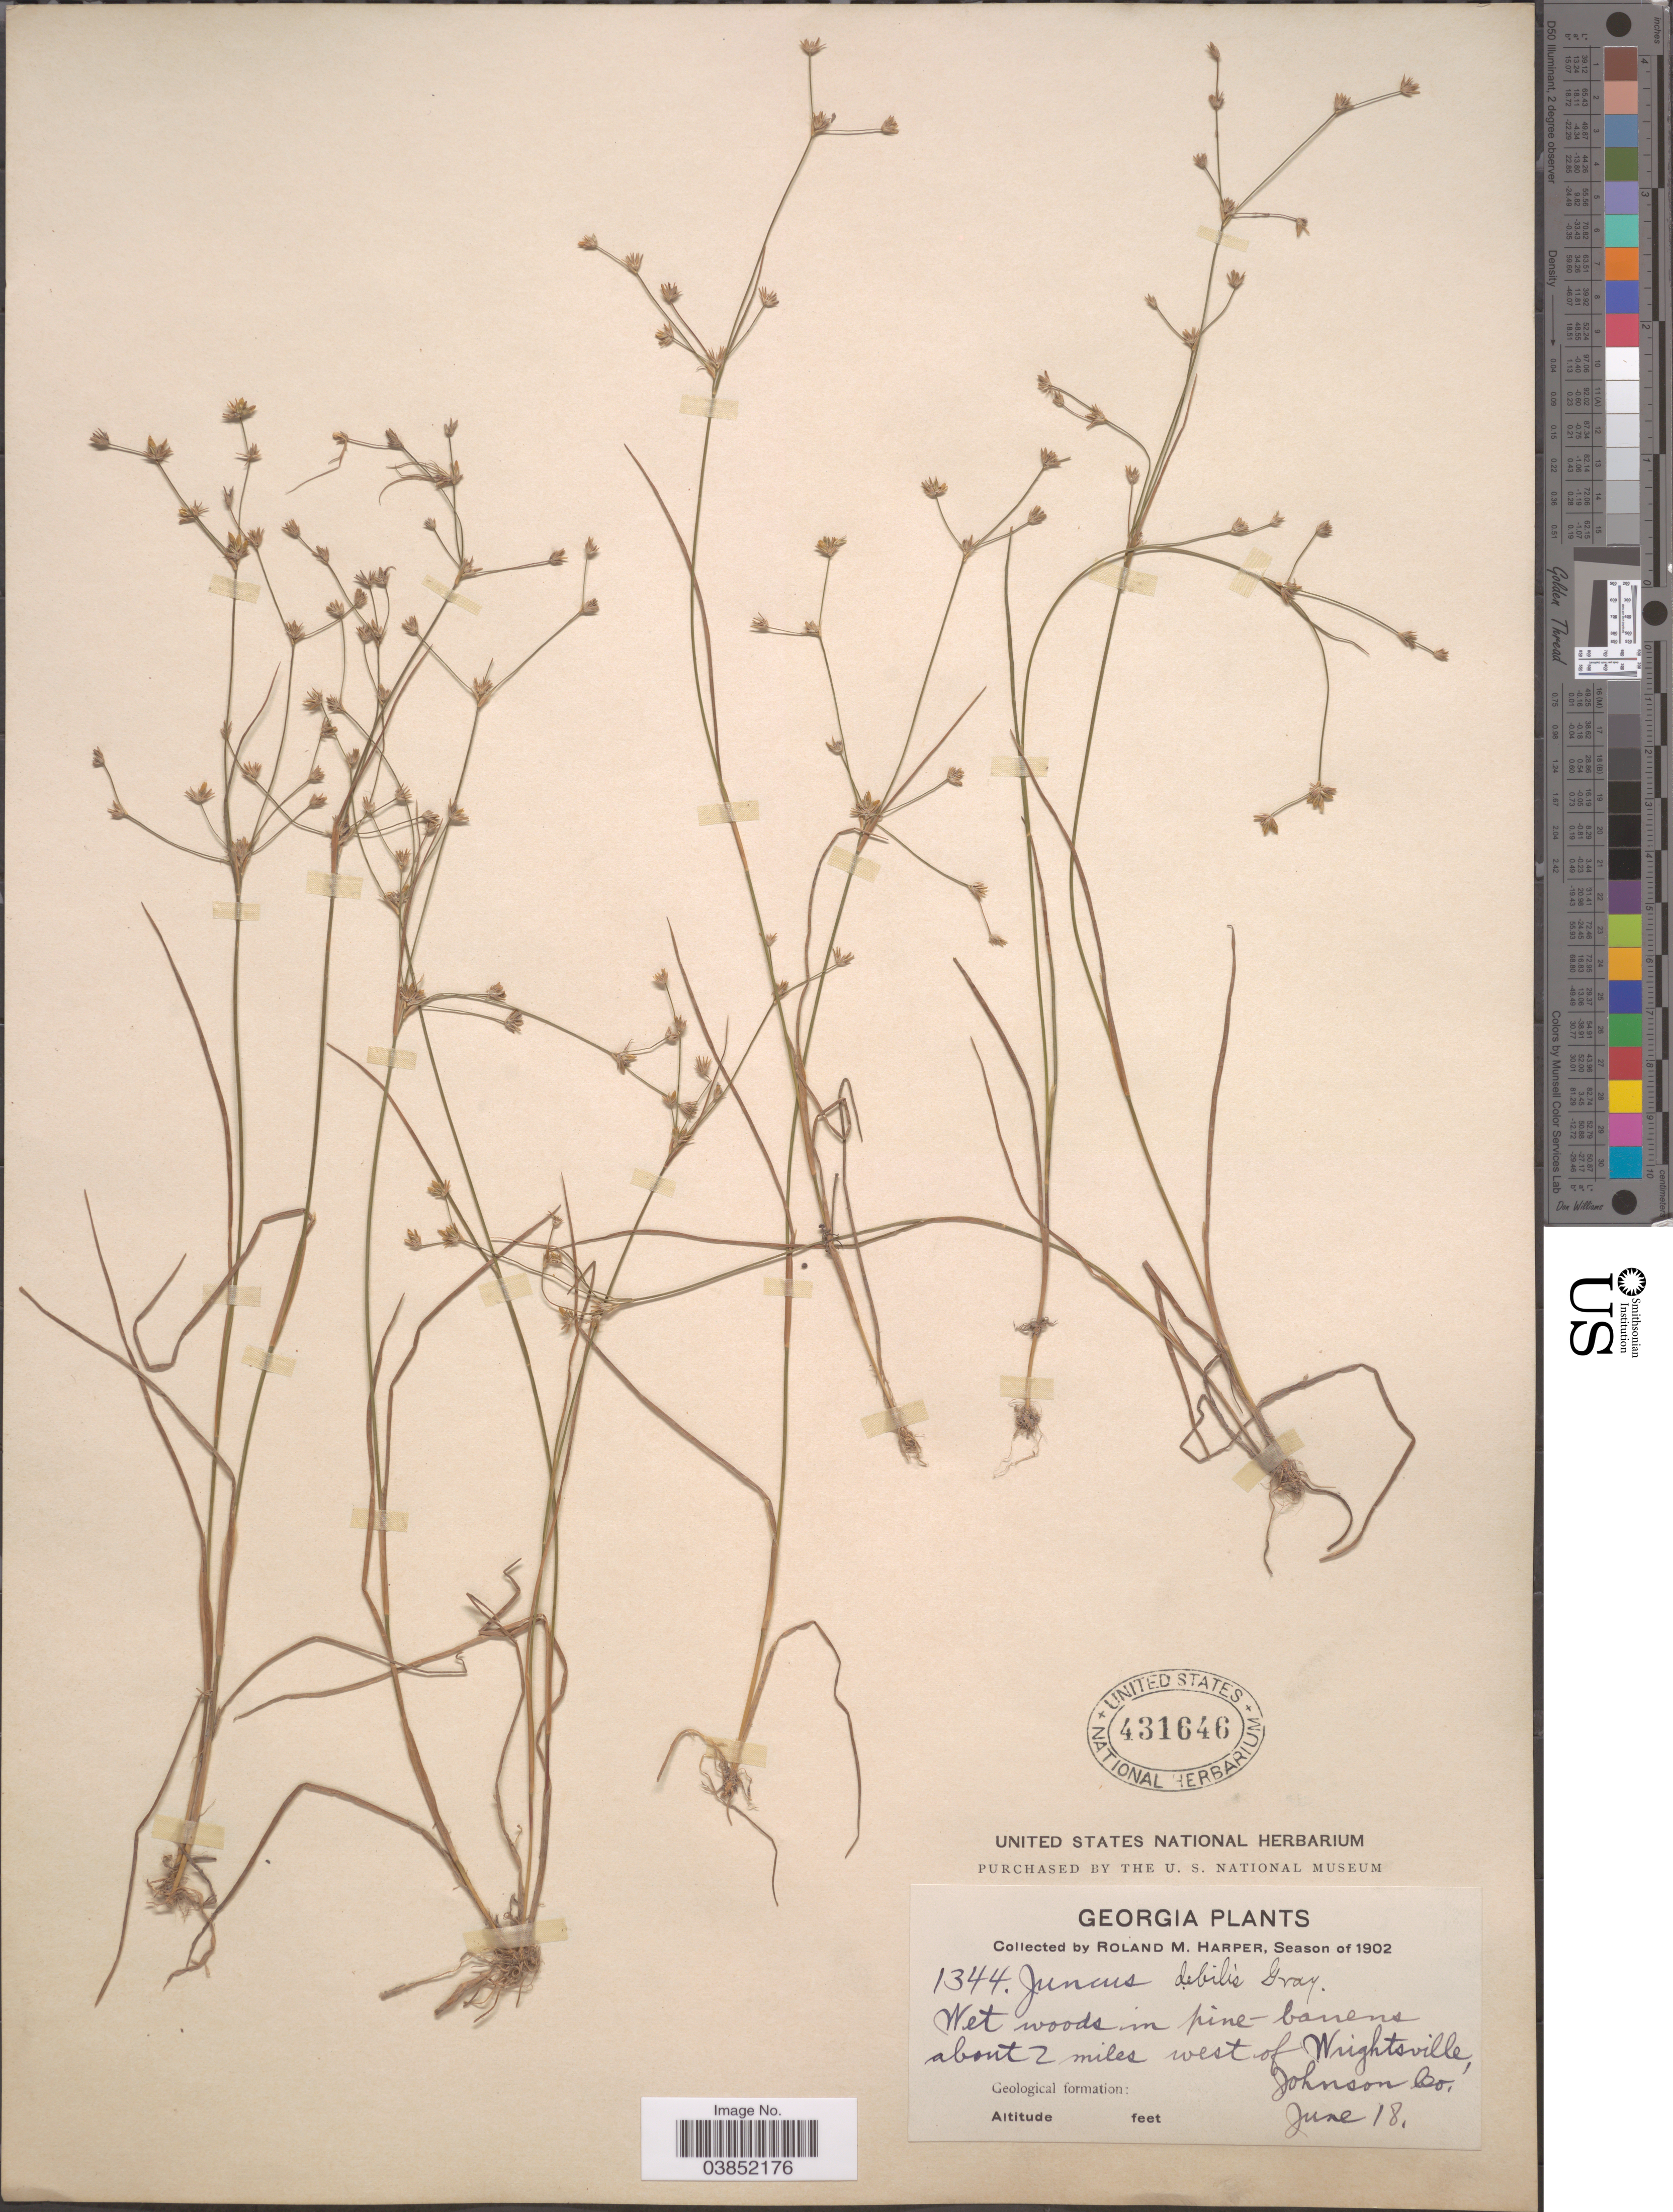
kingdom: Plantae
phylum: Tracheophyta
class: Liliopsida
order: Poales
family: Juncaceae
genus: Juncus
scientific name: Juncus debilis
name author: A. Gray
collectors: R. M. Harper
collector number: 1344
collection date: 1902-06-18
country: United States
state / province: Georgia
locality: About 2 miles west of Wrightsville, Johnson Co.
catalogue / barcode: US 431646